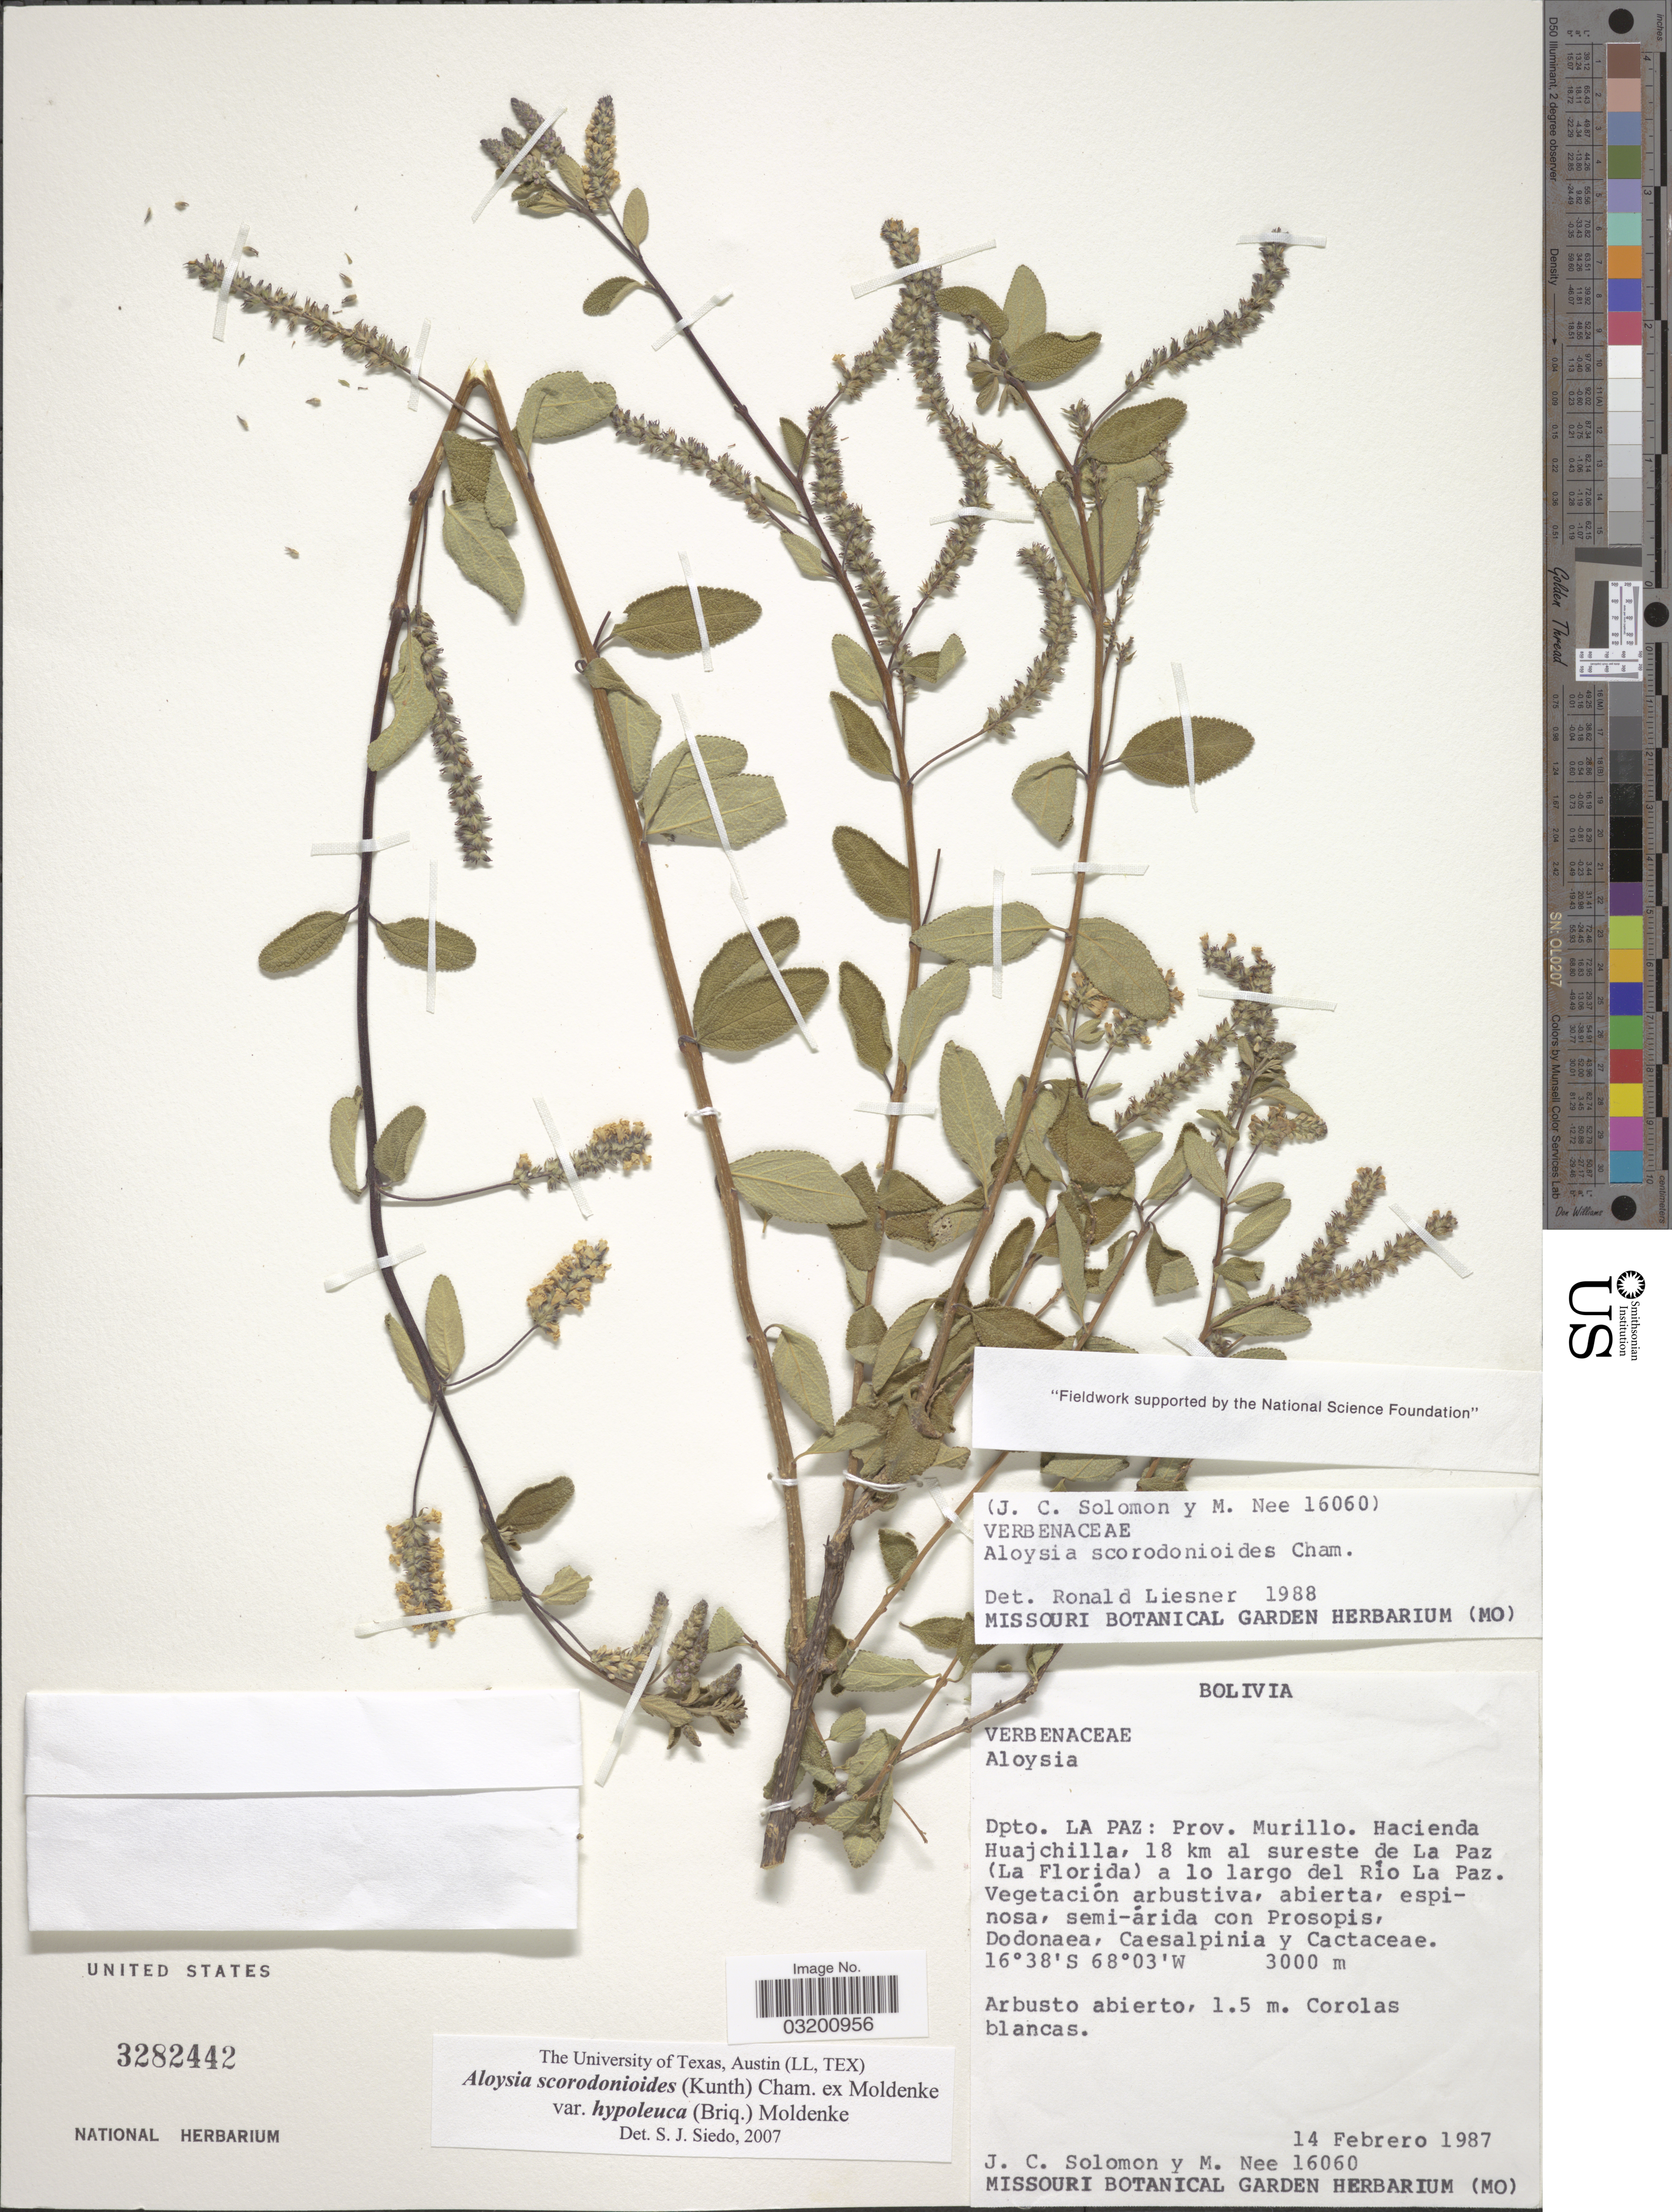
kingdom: Plantae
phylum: Tracheophyta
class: Magnoliopsida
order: Lamiales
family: Verbenaceae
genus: Aloysia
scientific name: Aloysia scorodonioides var. hypoleuca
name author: (Briq.) Moldenke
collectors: J. C. Solomon & M. Nee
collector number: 16060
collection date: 1987-02-14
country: Bolivia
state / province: La Paz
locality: Dpto. La Paz: Prov. Murillo. Hacienda Huajchilla, 18 km al sureste de La Paz (La Florida) a lo largo del Río La Paz.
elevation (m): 3000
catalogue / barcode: US 3282442